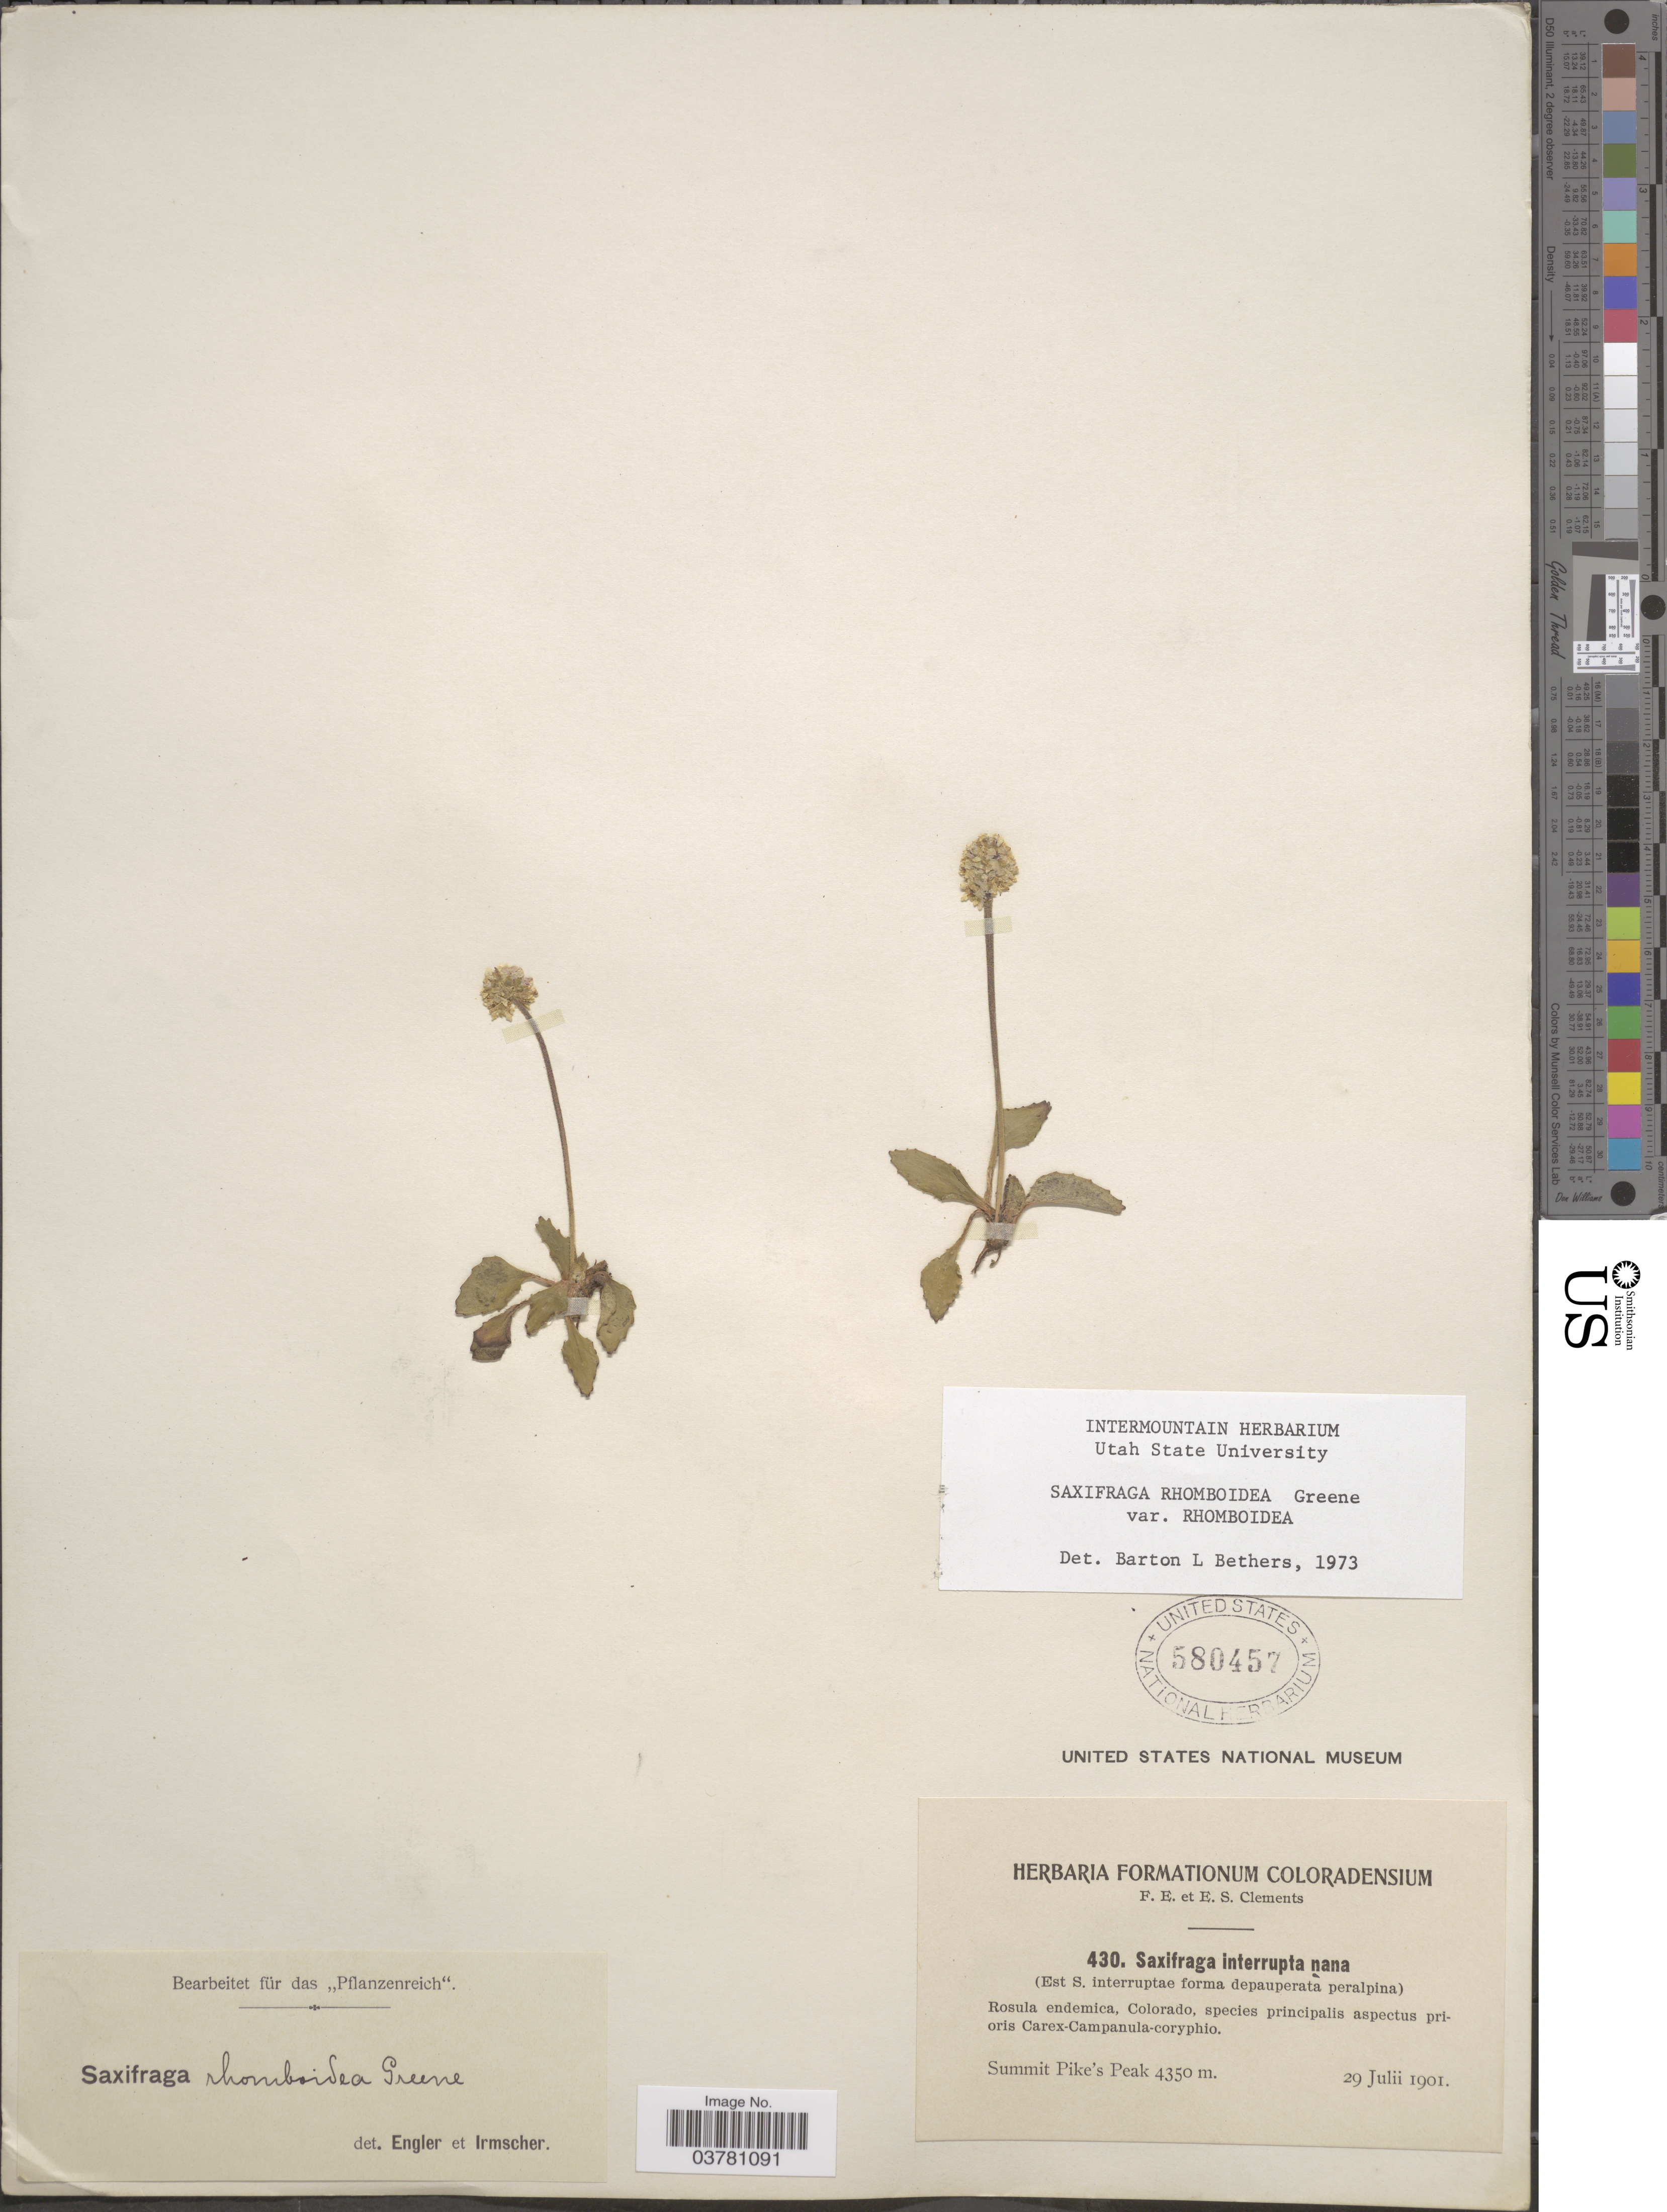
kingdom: Plantae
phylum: Tracheophyta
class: Magnoliopsida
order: Saxifragales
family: Saxifragaceae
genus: Micranthes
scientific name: Micranthes rhomboidea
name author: (Greene) Small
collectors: F. E. Clements & E. S. Clements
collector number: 430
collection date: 1901-07-29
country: United States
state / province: Colorado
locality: Summit Pike's Peak.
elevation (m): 4350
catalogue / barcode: US 580457